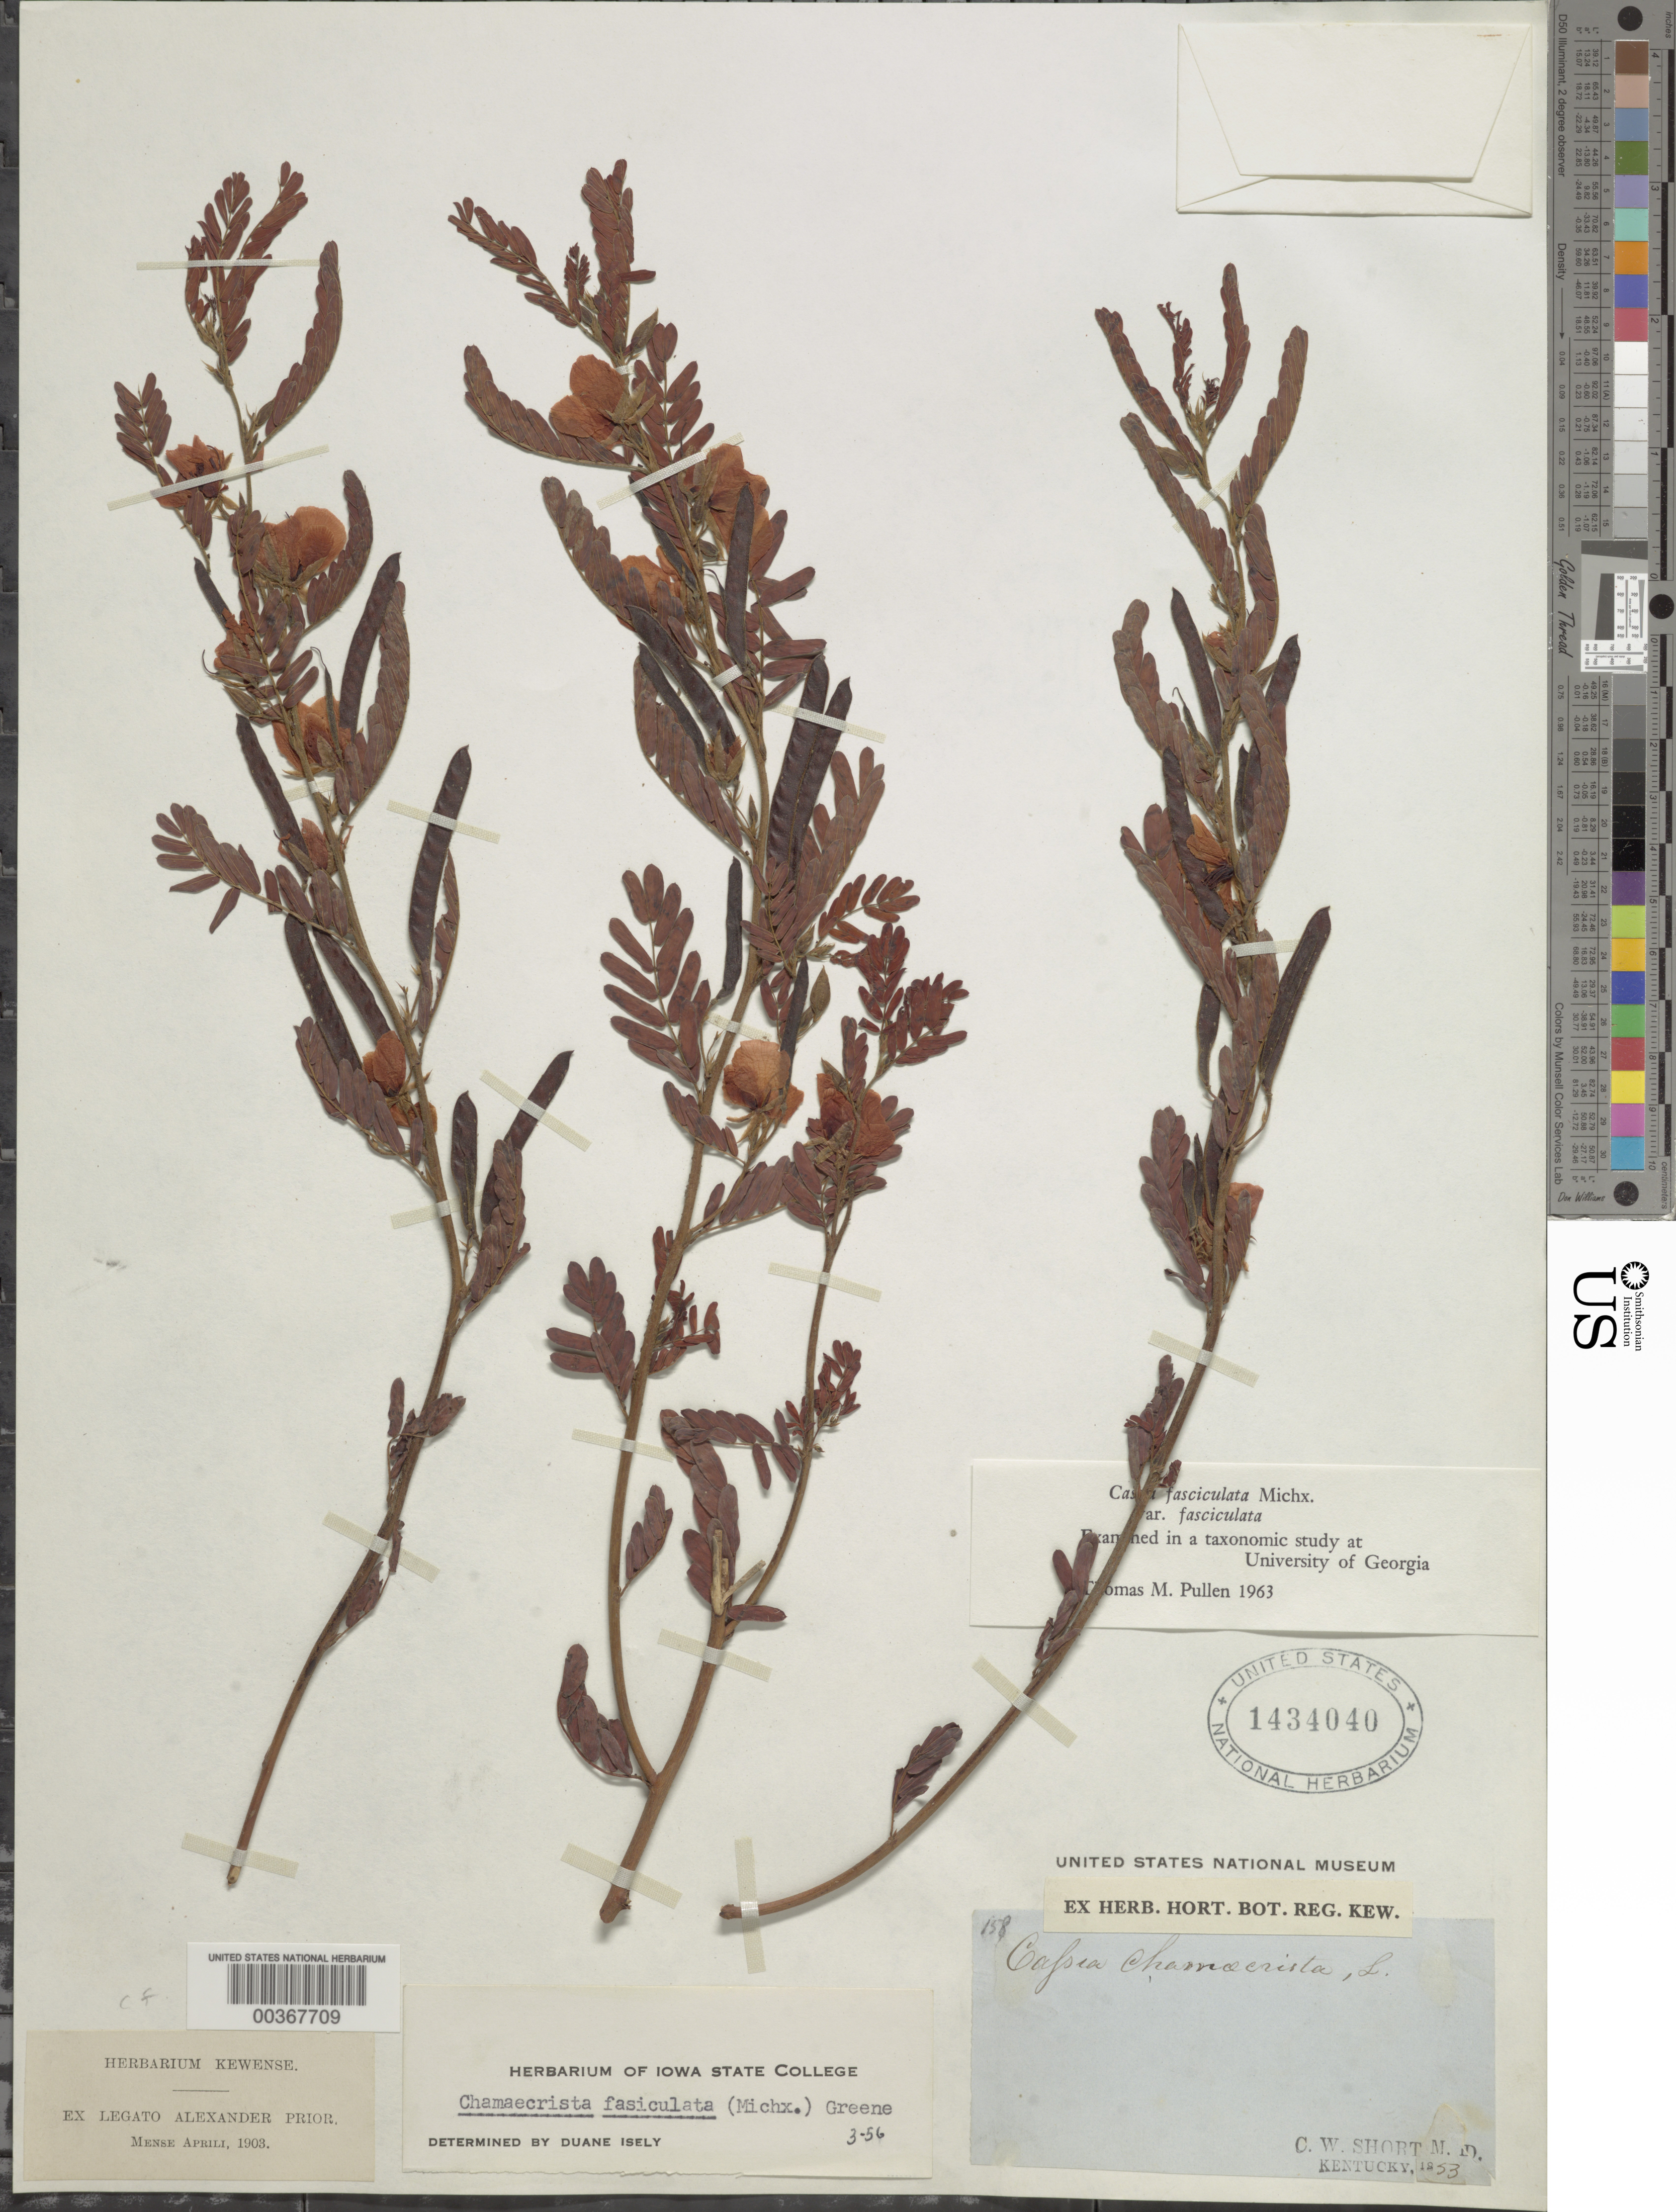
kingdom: Plantae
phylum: Tracheophyta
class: Magnoliopsida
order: Fabales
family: Fabaceae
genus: Chamaecrista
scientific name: Chamaecrista fasciculata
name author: (Michx.) Greene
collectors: C. W. Short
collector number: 158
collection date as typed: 1853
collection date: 1853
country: United States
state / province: Kentucky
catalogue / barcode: US 1434040